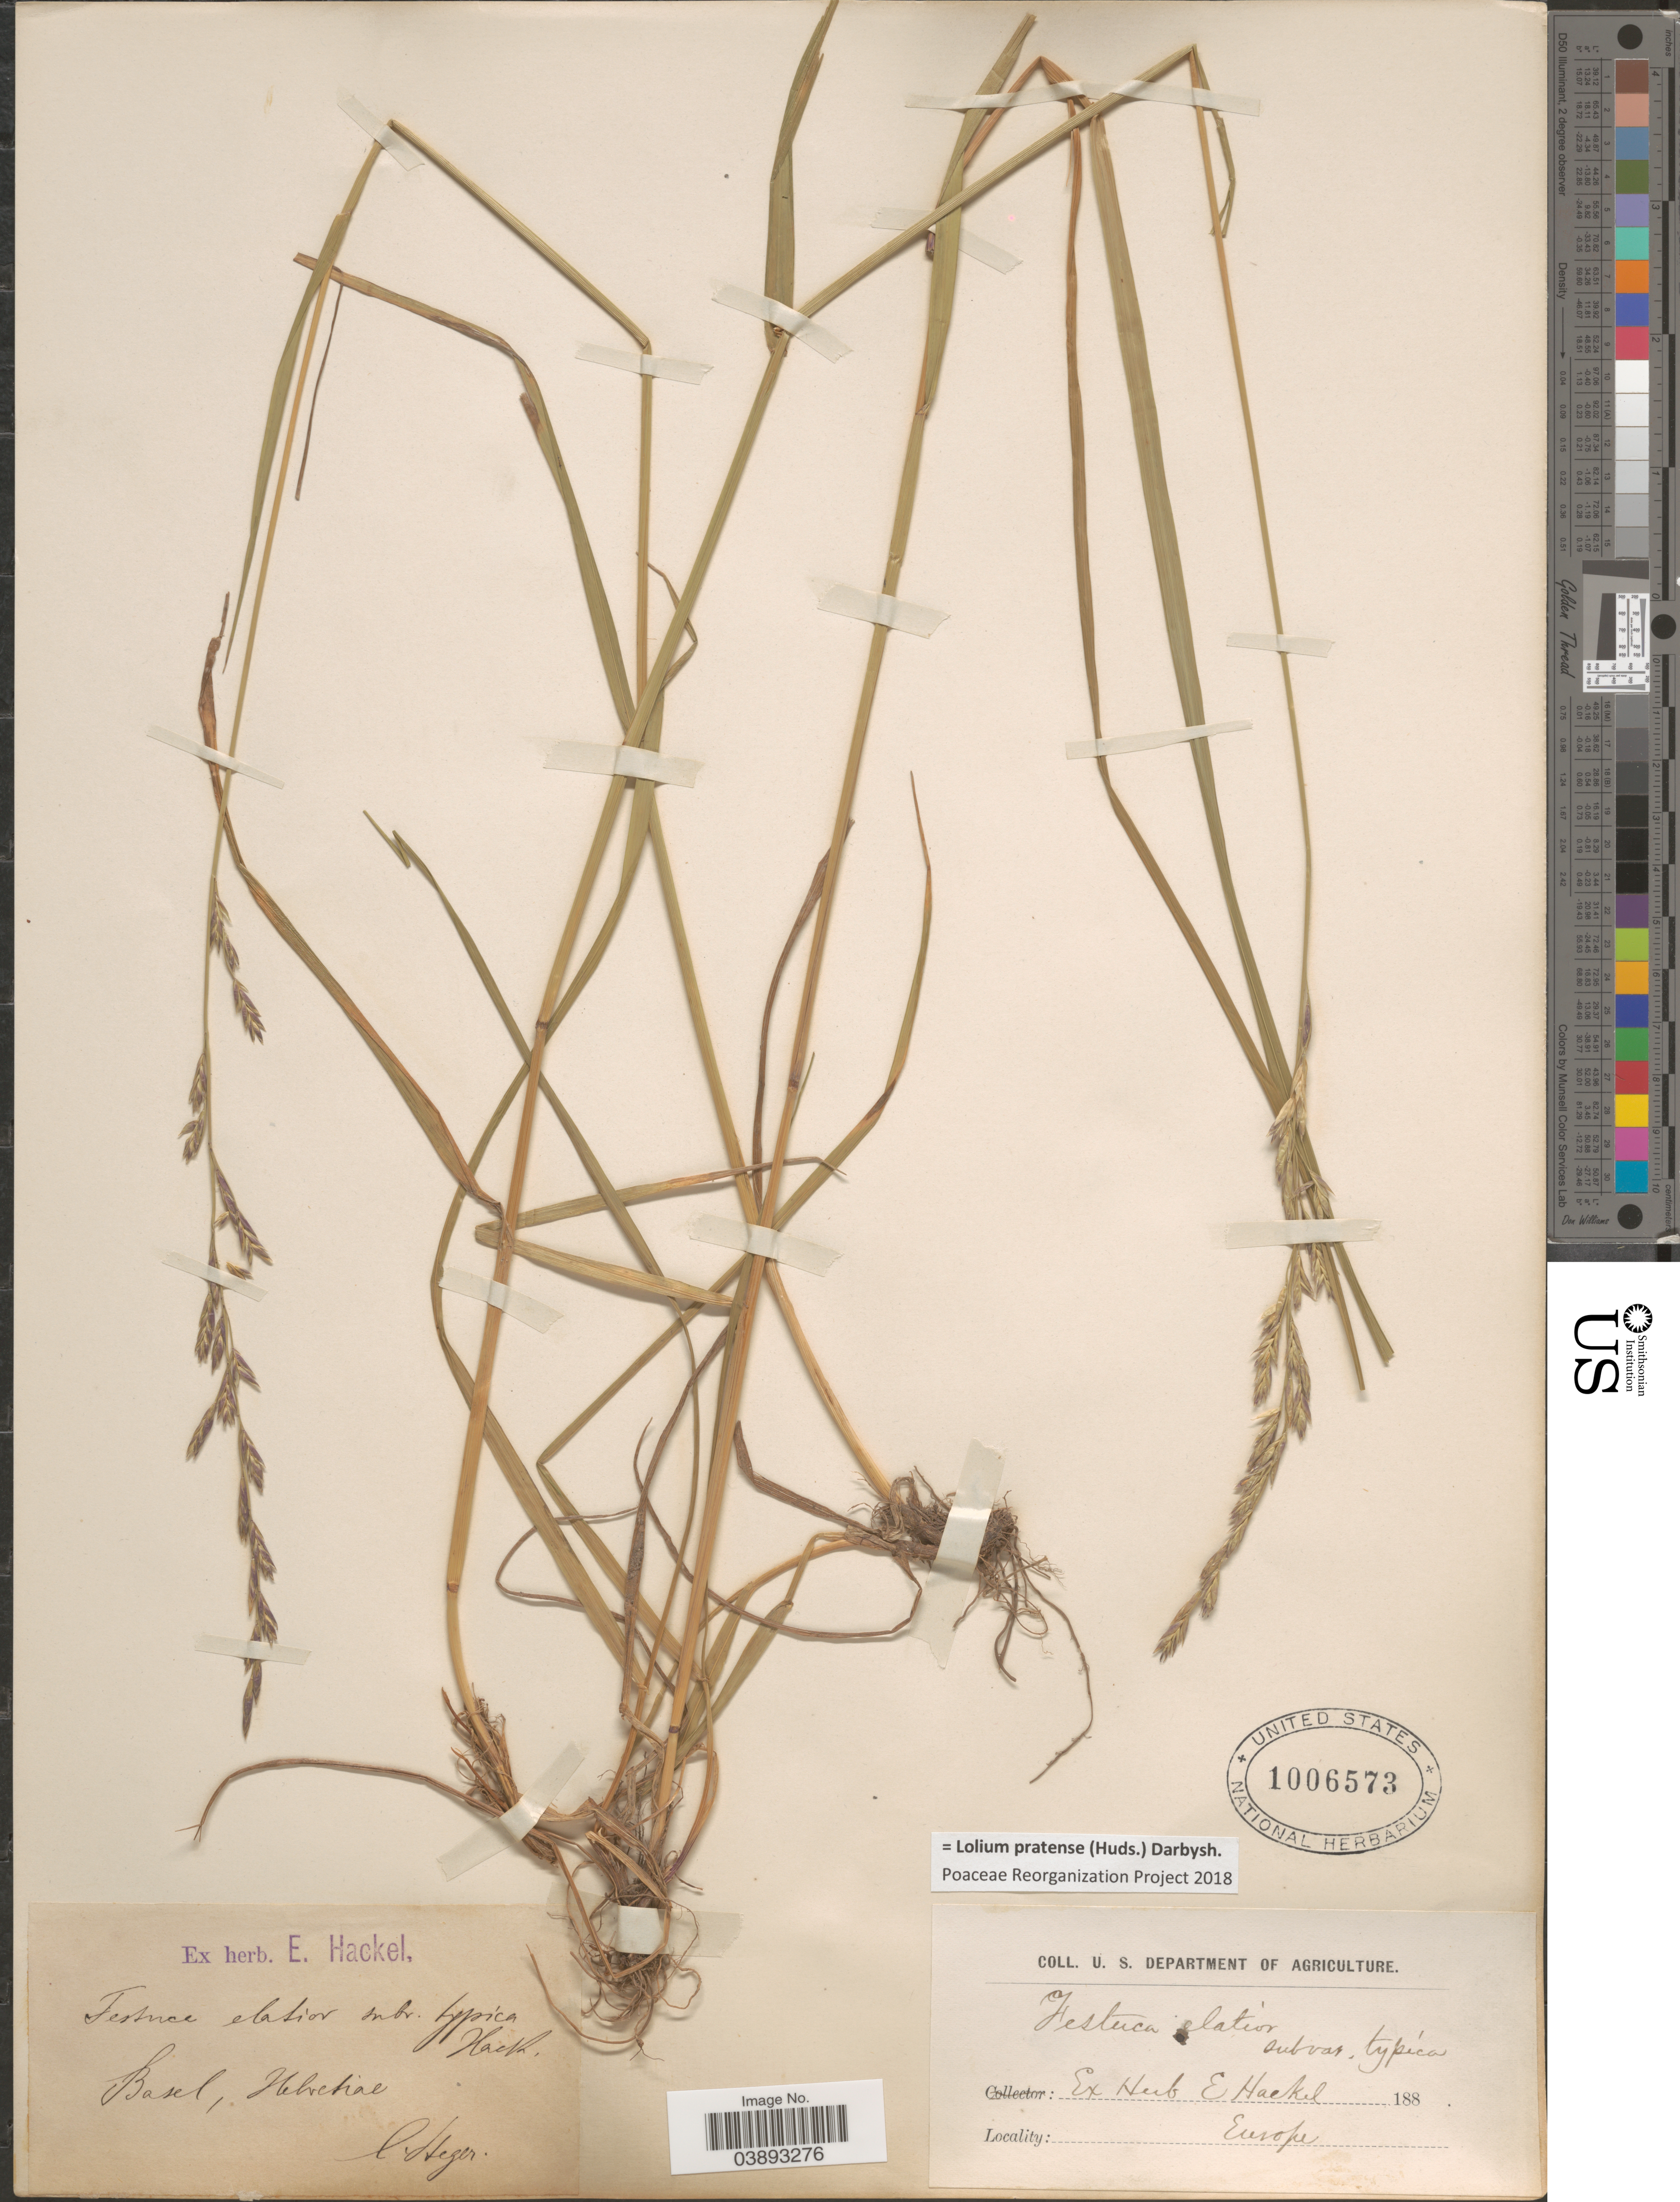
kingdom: Plantae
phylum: Tracheophyta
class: Liliopsida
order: Poales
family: Poaceae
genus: Lolium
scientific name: Lolium pratense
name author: (Huds.) Darbysh.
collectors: Steiger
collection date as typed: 188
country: Switzerland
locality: Basel, Helvetiae.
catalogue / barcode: US 1006573